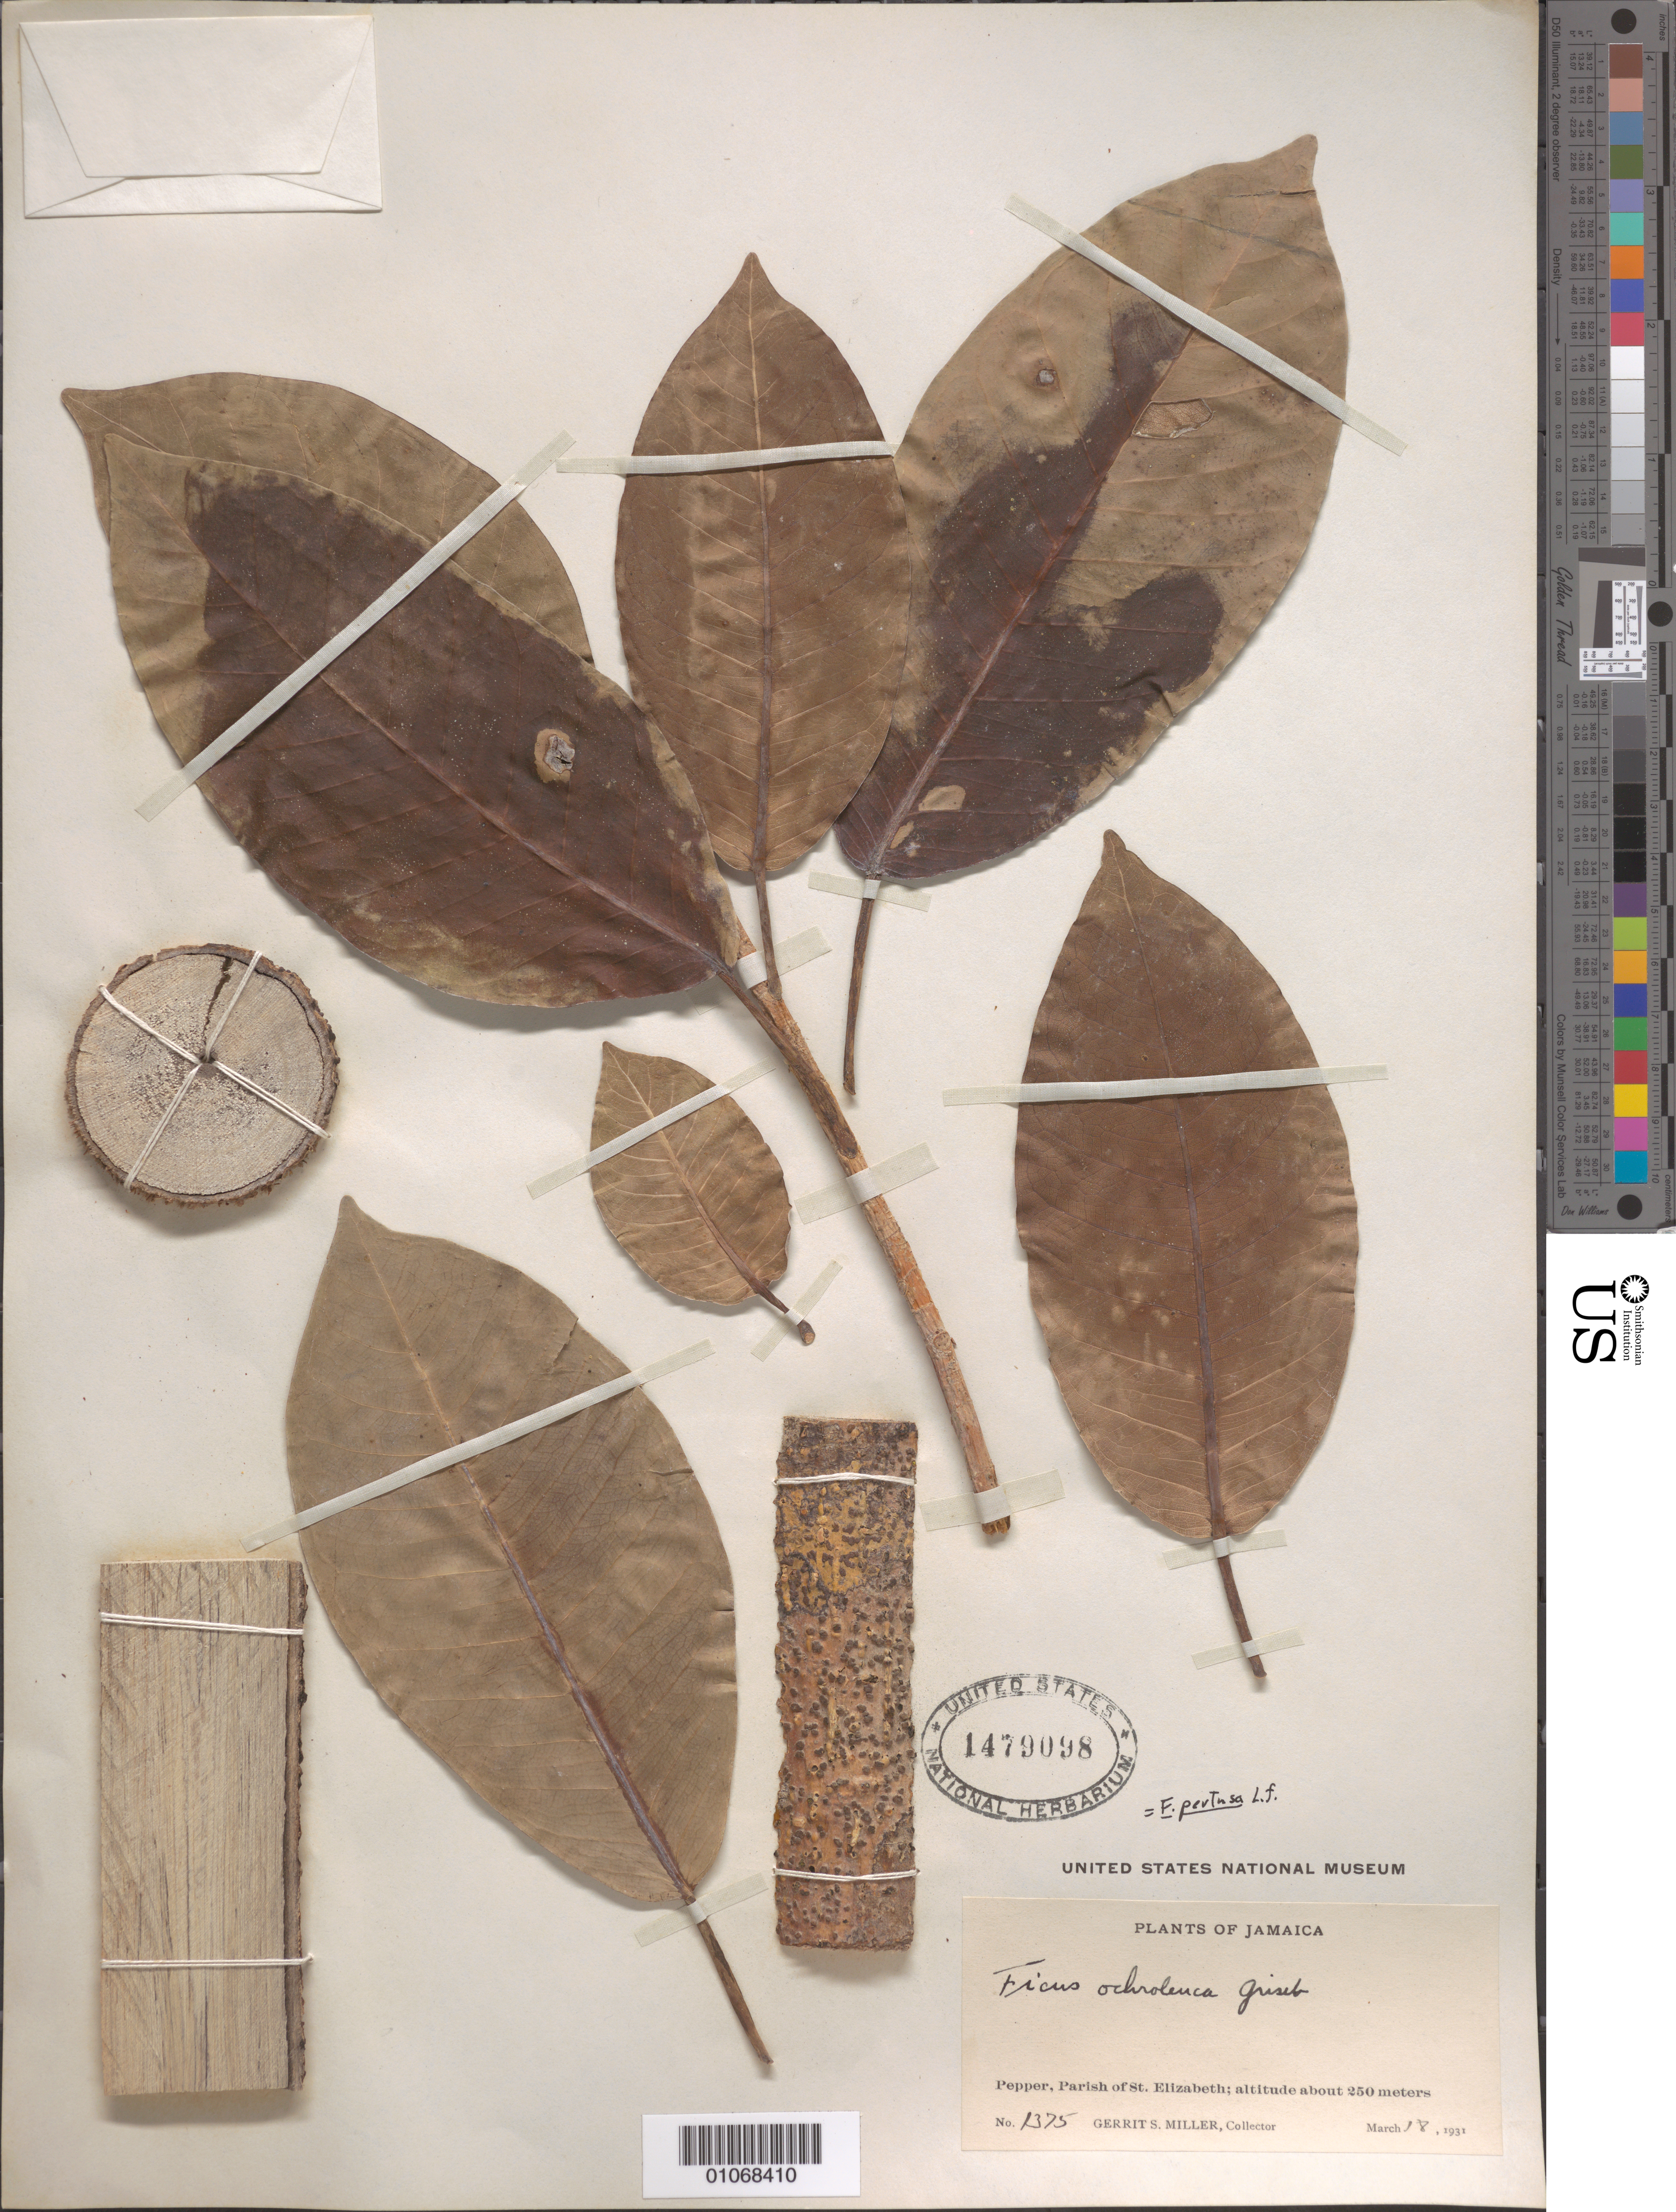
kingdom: Plantae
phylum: Tracheophyta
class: Magnoliopsida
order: Rosales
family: Moraceae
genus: Ficus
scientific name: Ficus pertusa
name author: L. f.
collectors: G. S. Miller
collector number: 1375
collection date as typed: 18 Mar 1931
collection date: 1931-03-18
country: Jamaica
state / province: Saint Elizabeth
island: Jamaica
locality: Pepper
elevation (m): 250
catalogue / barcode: US 1479098